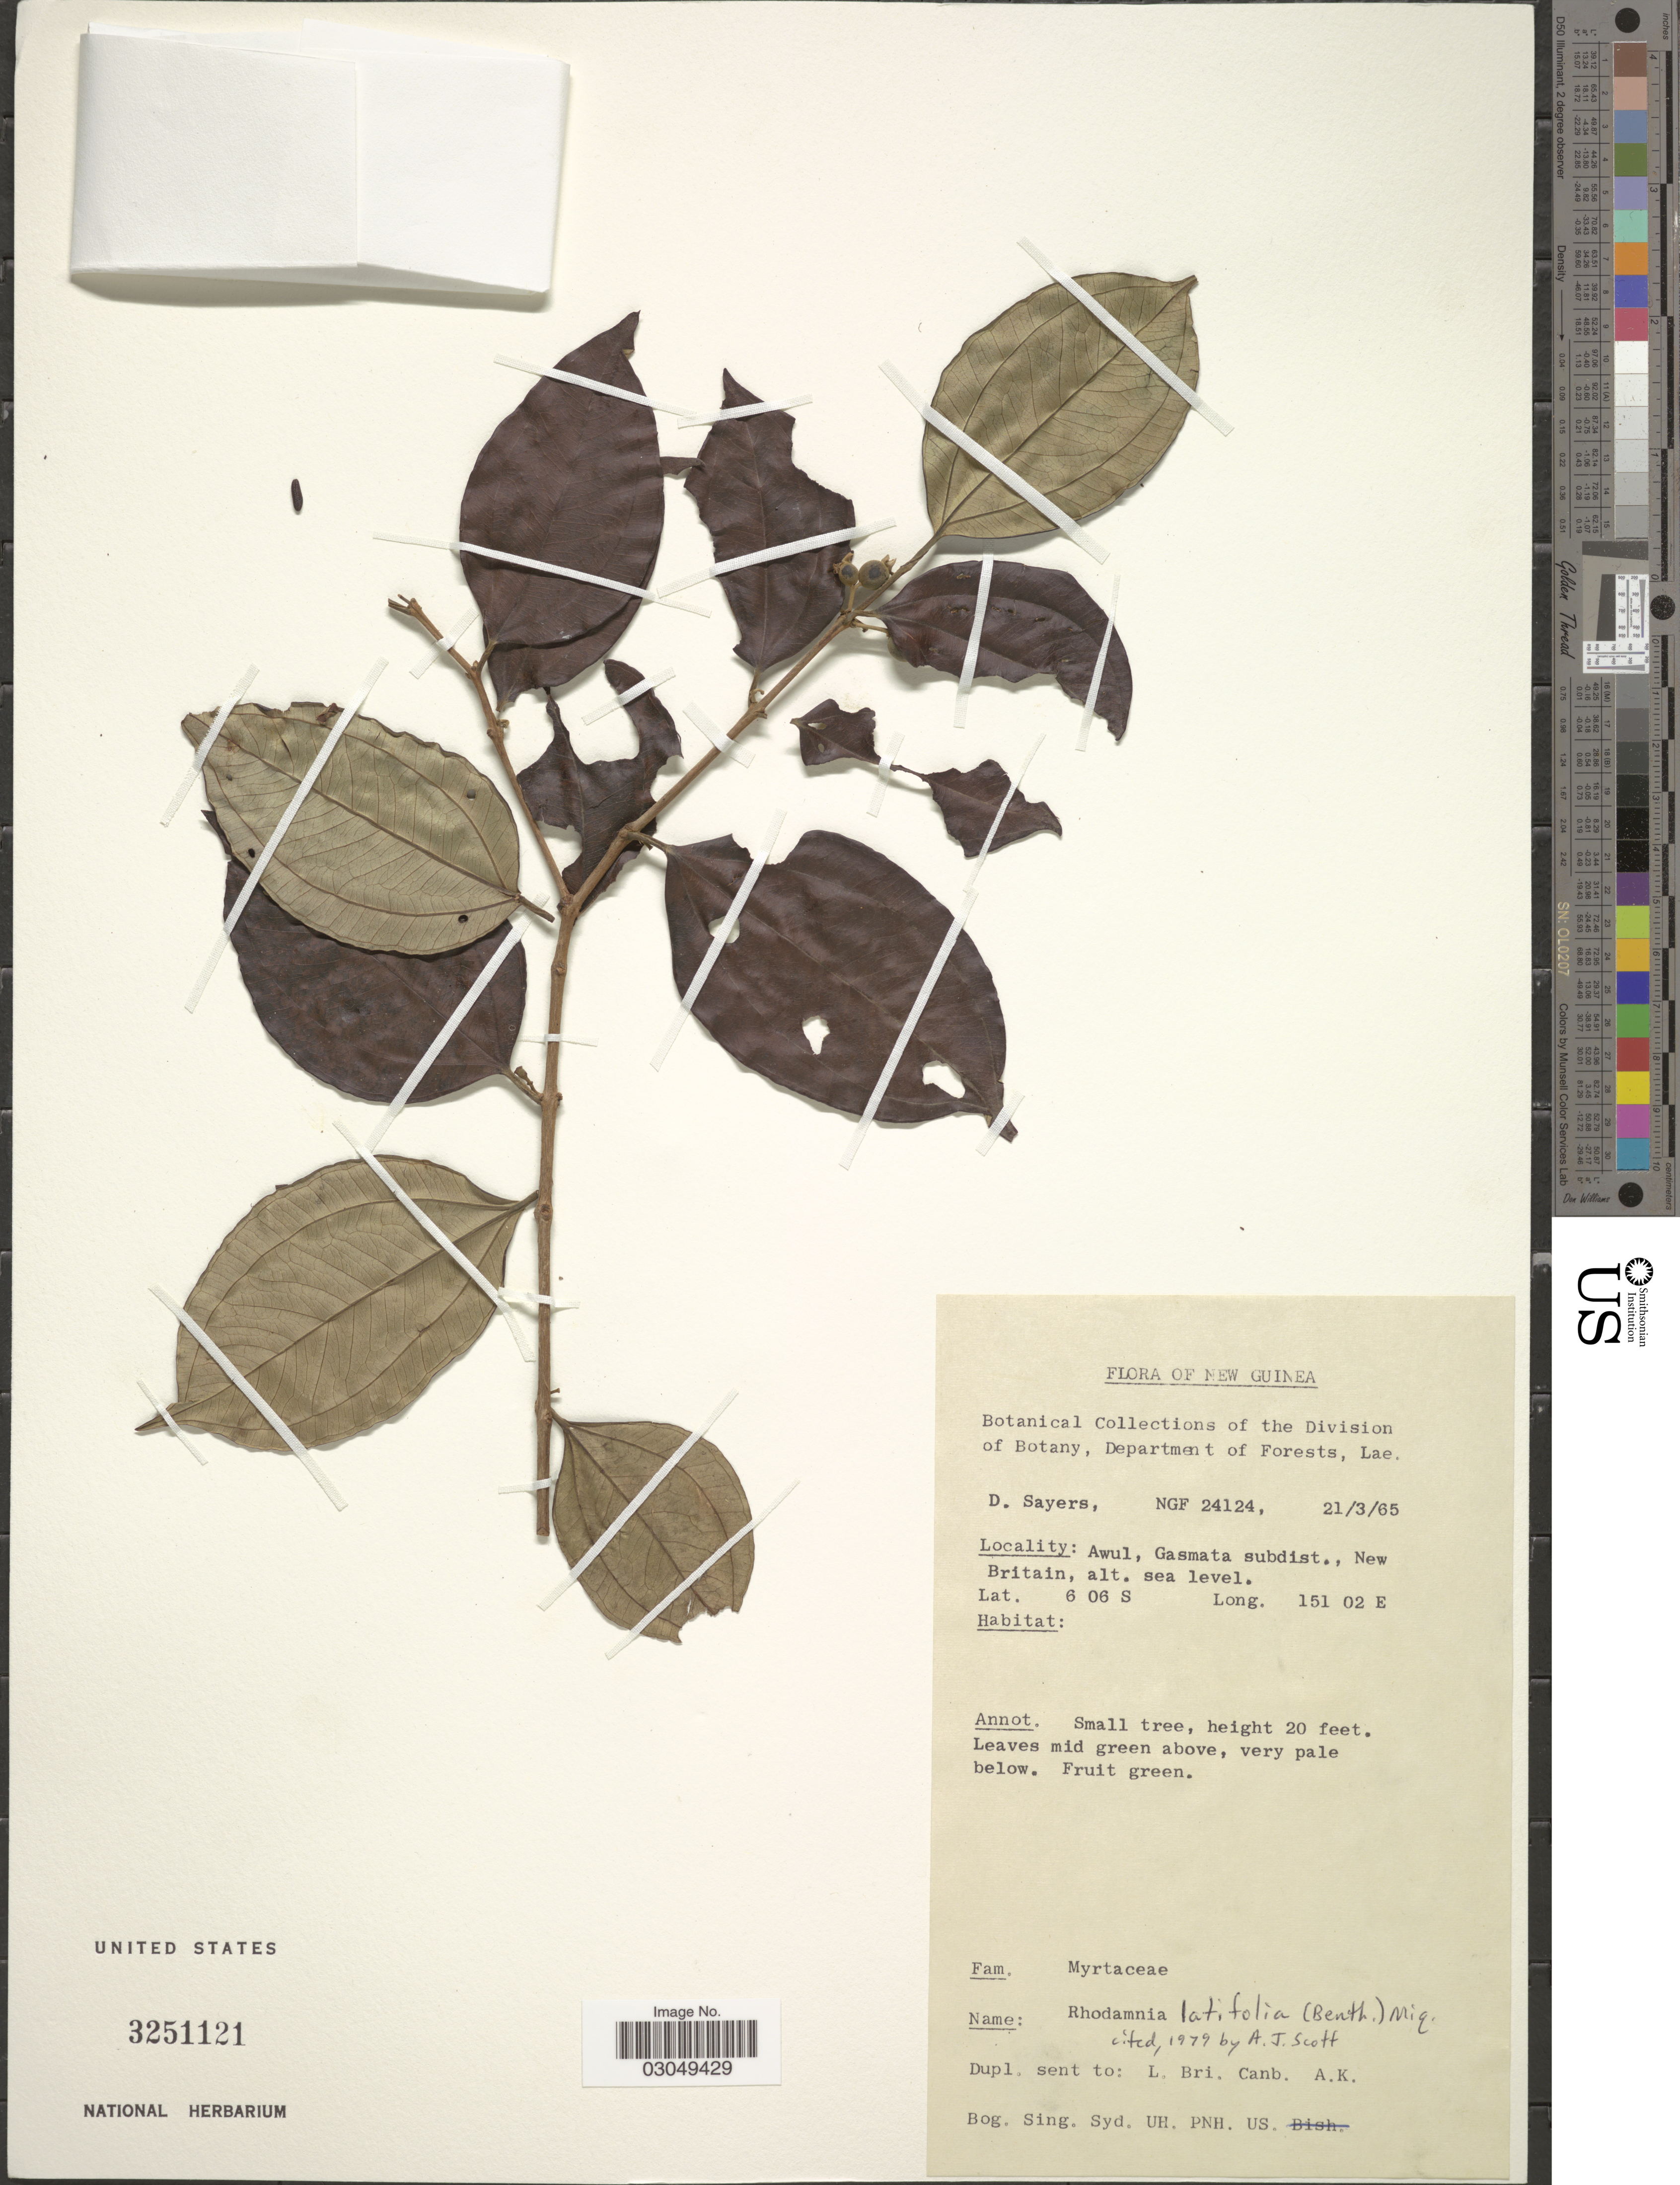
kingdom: Plantae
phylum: Tracheophyta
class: Magnoliopsida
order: Myrtales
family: Myrtaceae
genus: Rhodamnia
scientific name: Rhodamnia latifolia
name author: (Benth.) Miq.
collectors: D. Sayers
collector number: NGF24124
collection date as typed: Transcribed d/m/y: 21/3/65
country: Papua New Guinea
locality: New Guinea. Awul, Gasmata subdist., New Britain.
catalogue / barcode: US 3251121